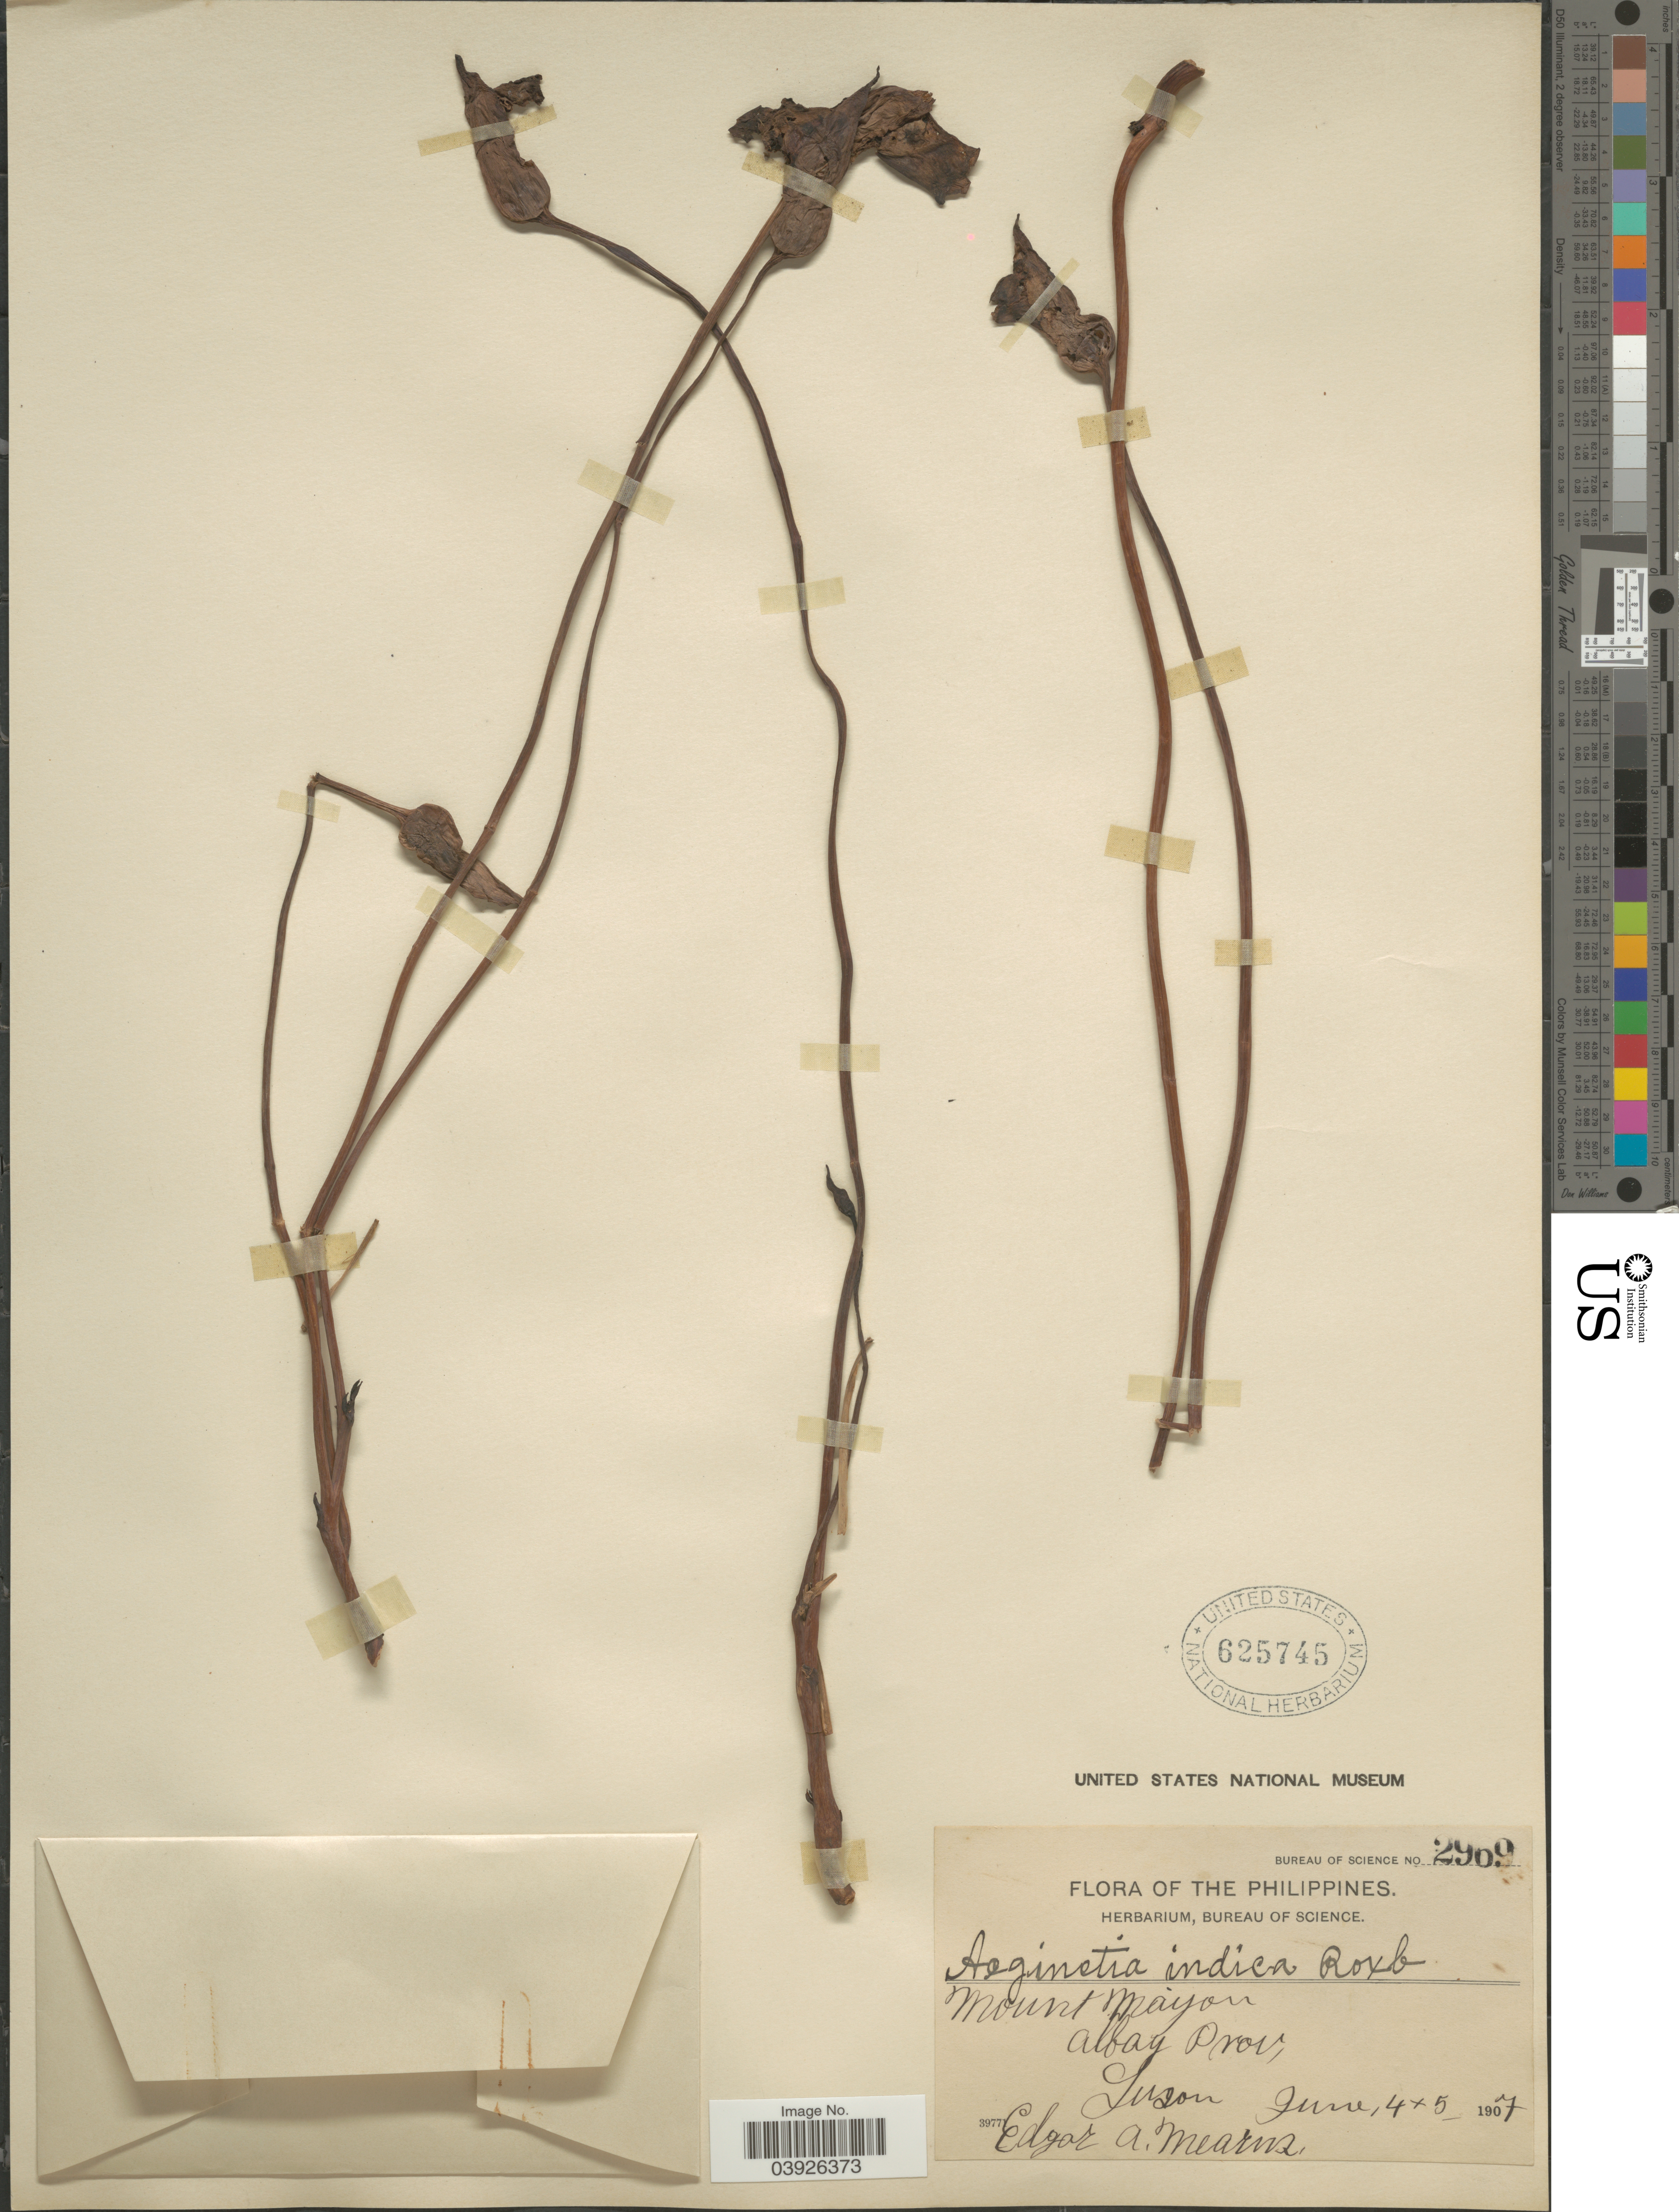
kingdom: Plantae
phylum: Tracheophyta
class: Magnoliopsida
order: Lamiales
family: Orobanchaceae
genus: Aeginetia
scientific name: Aeginetia indica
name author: L.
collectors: E. A. Mearns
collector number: Bureau of Science 2969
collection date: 1907-06-04/1907-06-05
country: Philippines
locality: Mount Mayon, Albay Prov, Luzon.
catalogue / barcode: US 625745